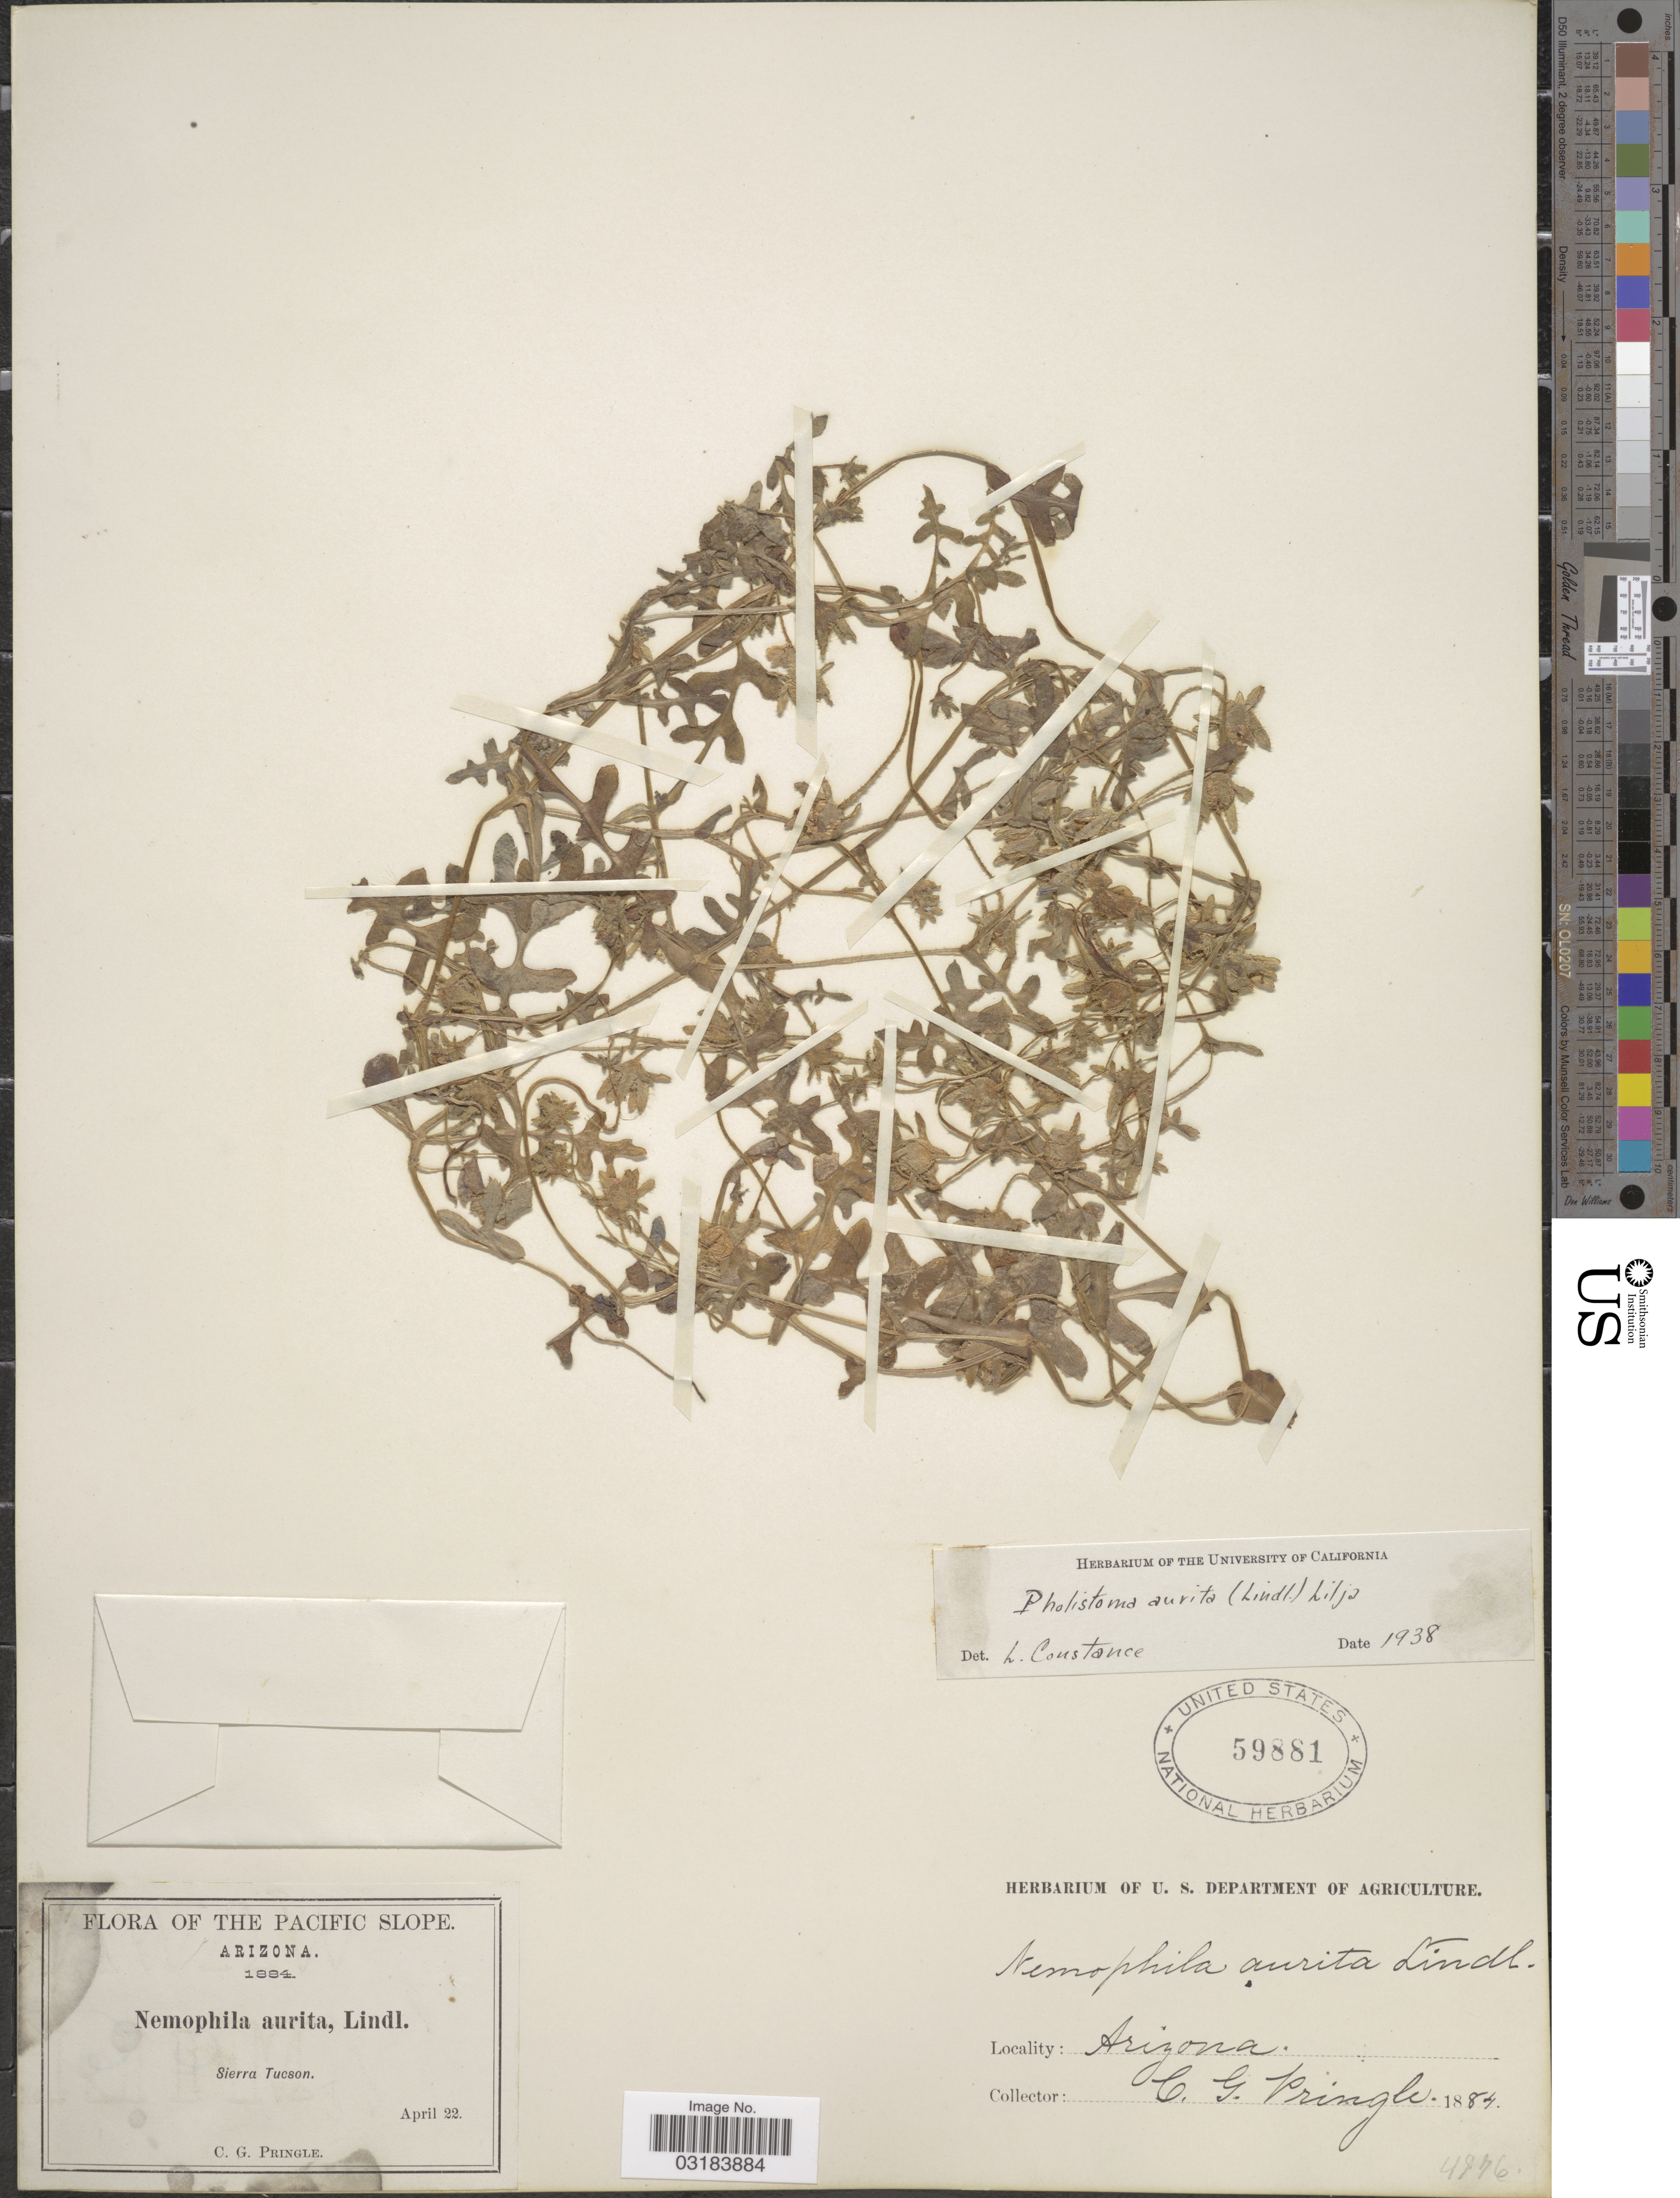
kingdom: Plantae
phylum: Tracheophyta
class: Magnoliopsida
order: Boraginales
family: Hydrophyllaceae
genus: Pholistoma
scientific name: Pholistoma auritum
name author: (Lindl.) Lilja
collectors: C. G. Pringle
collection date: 1884-04-22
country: United States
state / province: Arizona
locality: The Pacific Slope, Sierra Tucson.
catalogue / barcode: US 59881